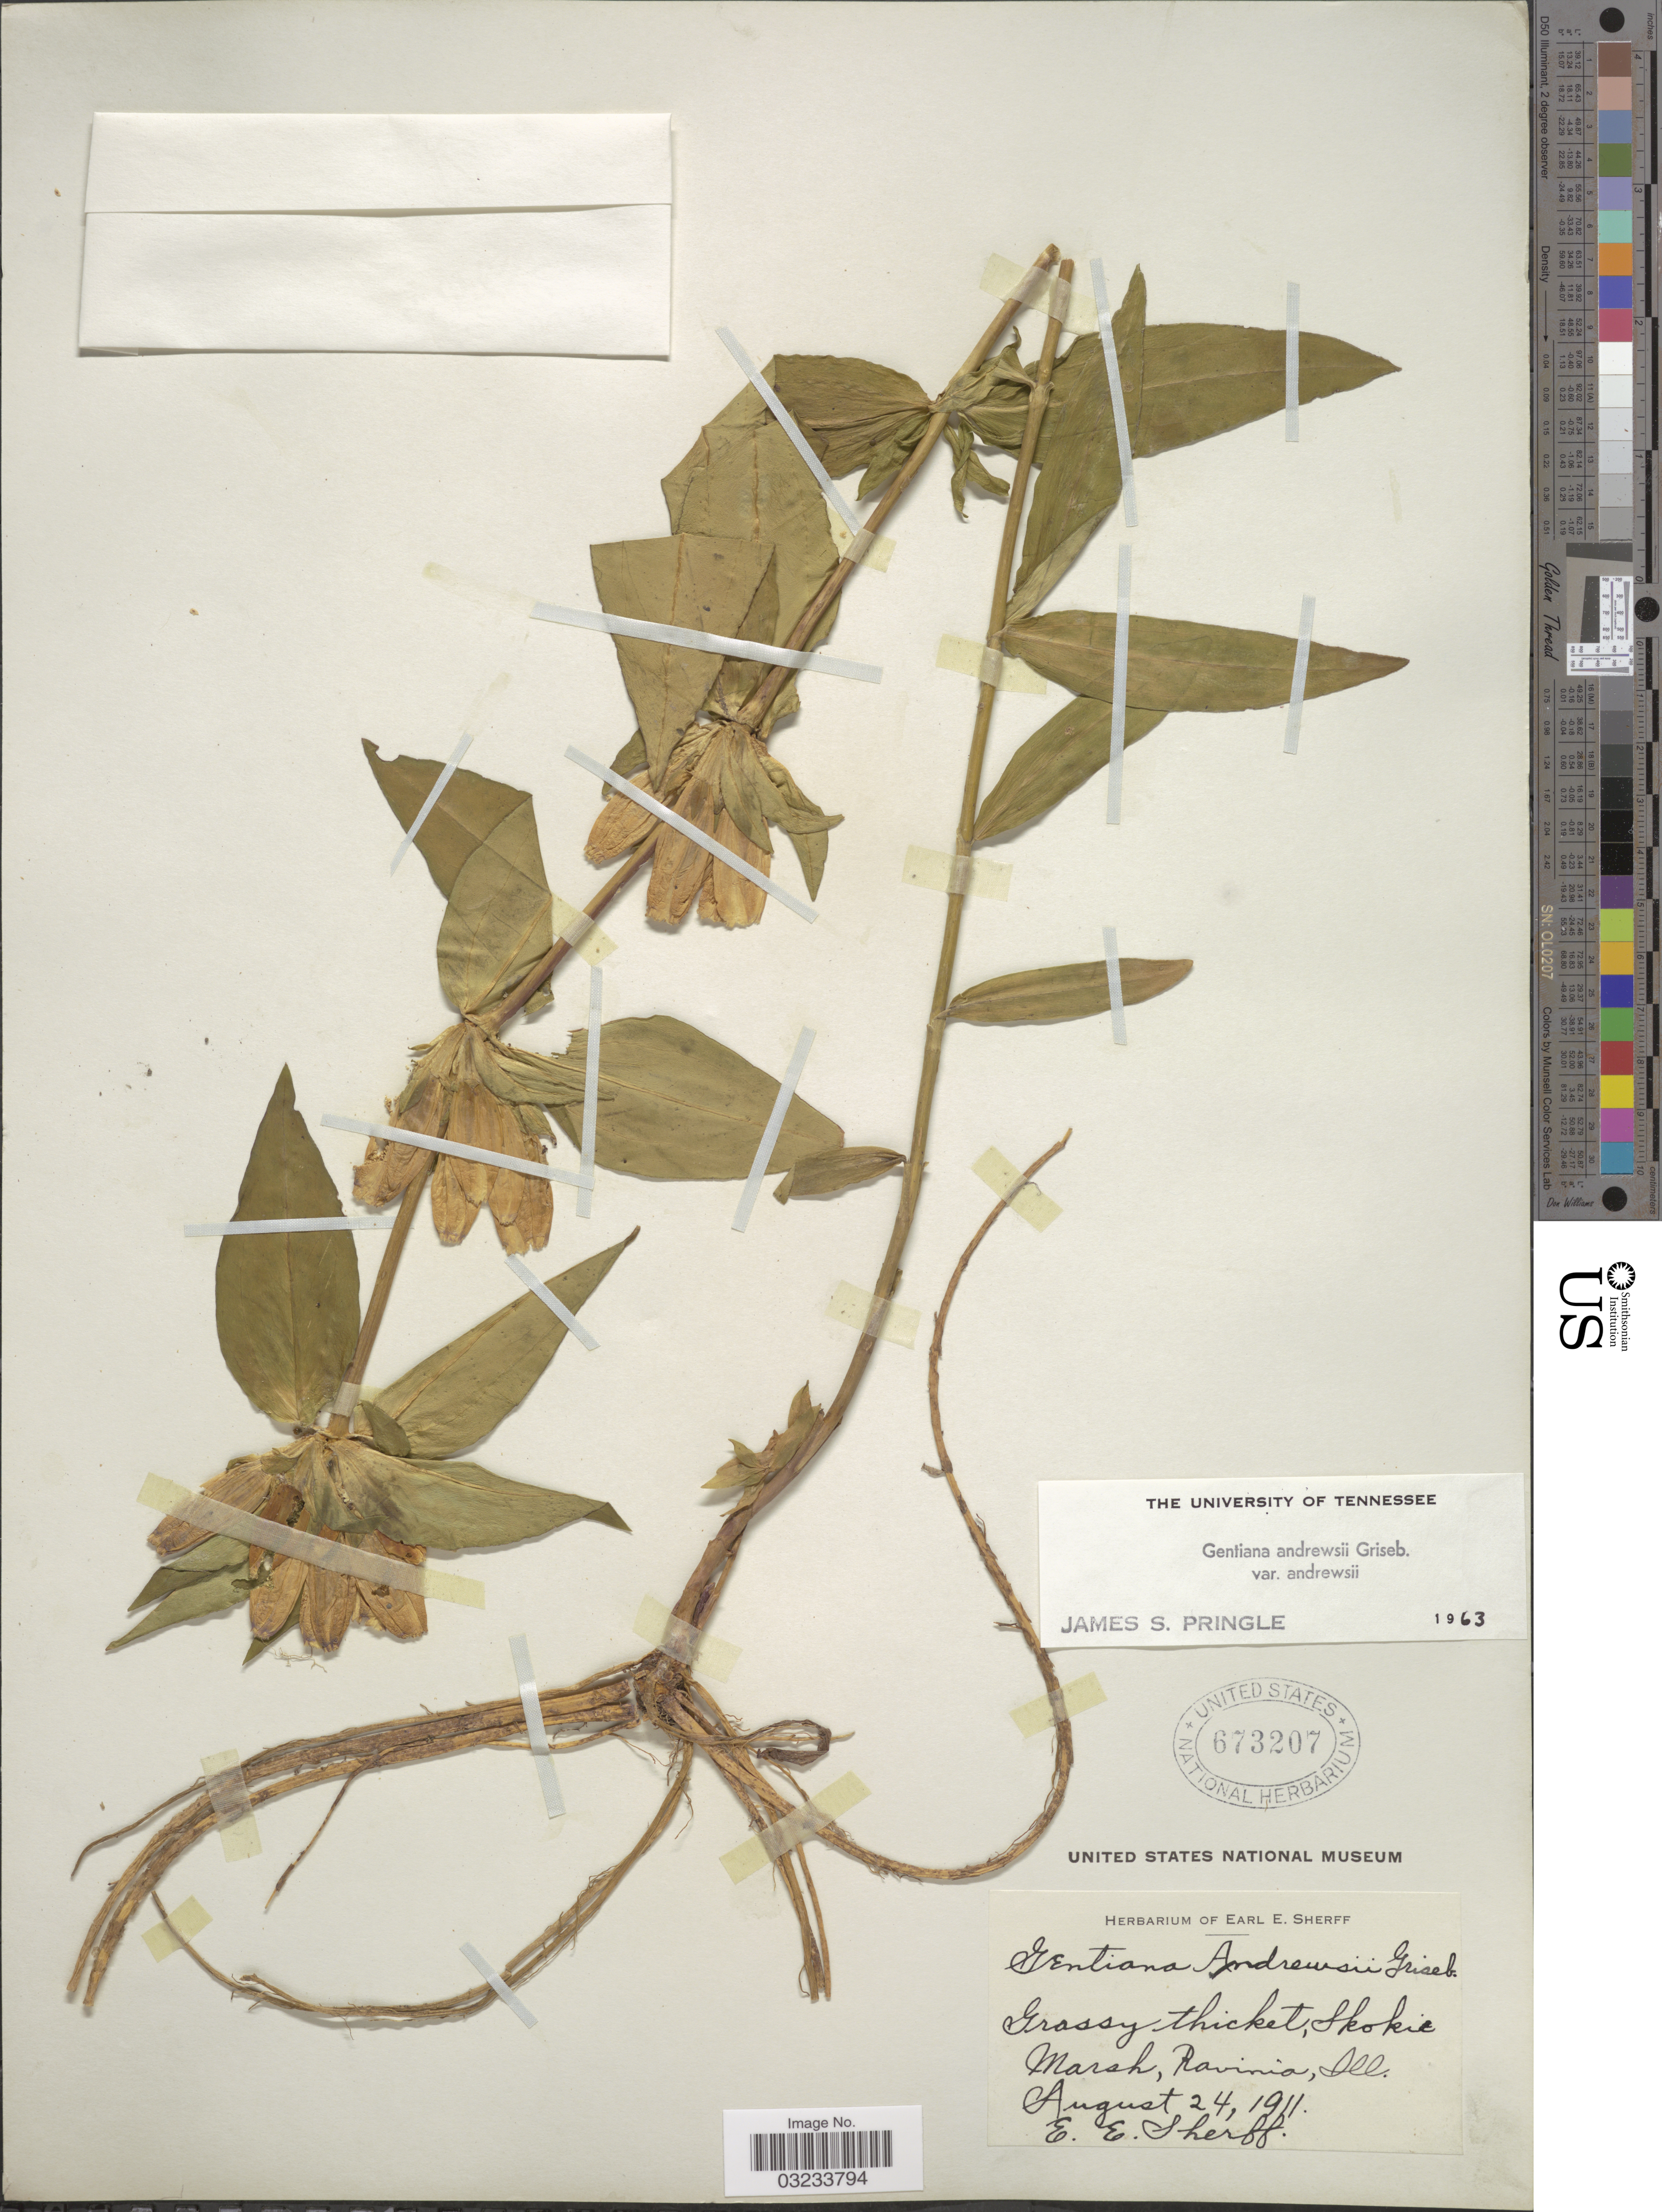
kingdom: Plantae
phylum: Tracheophyta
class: Magnoliopsida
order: Gentianales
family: Gentianaceae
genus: Gentiana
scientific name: Gentiana andrewsii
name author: Griseb.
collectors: E. E. Sherff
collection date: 1911-08-24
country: United States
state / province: Illinois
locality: Grassy thicket, Skokie Marsh, Ravinia.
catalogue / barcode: US 673207